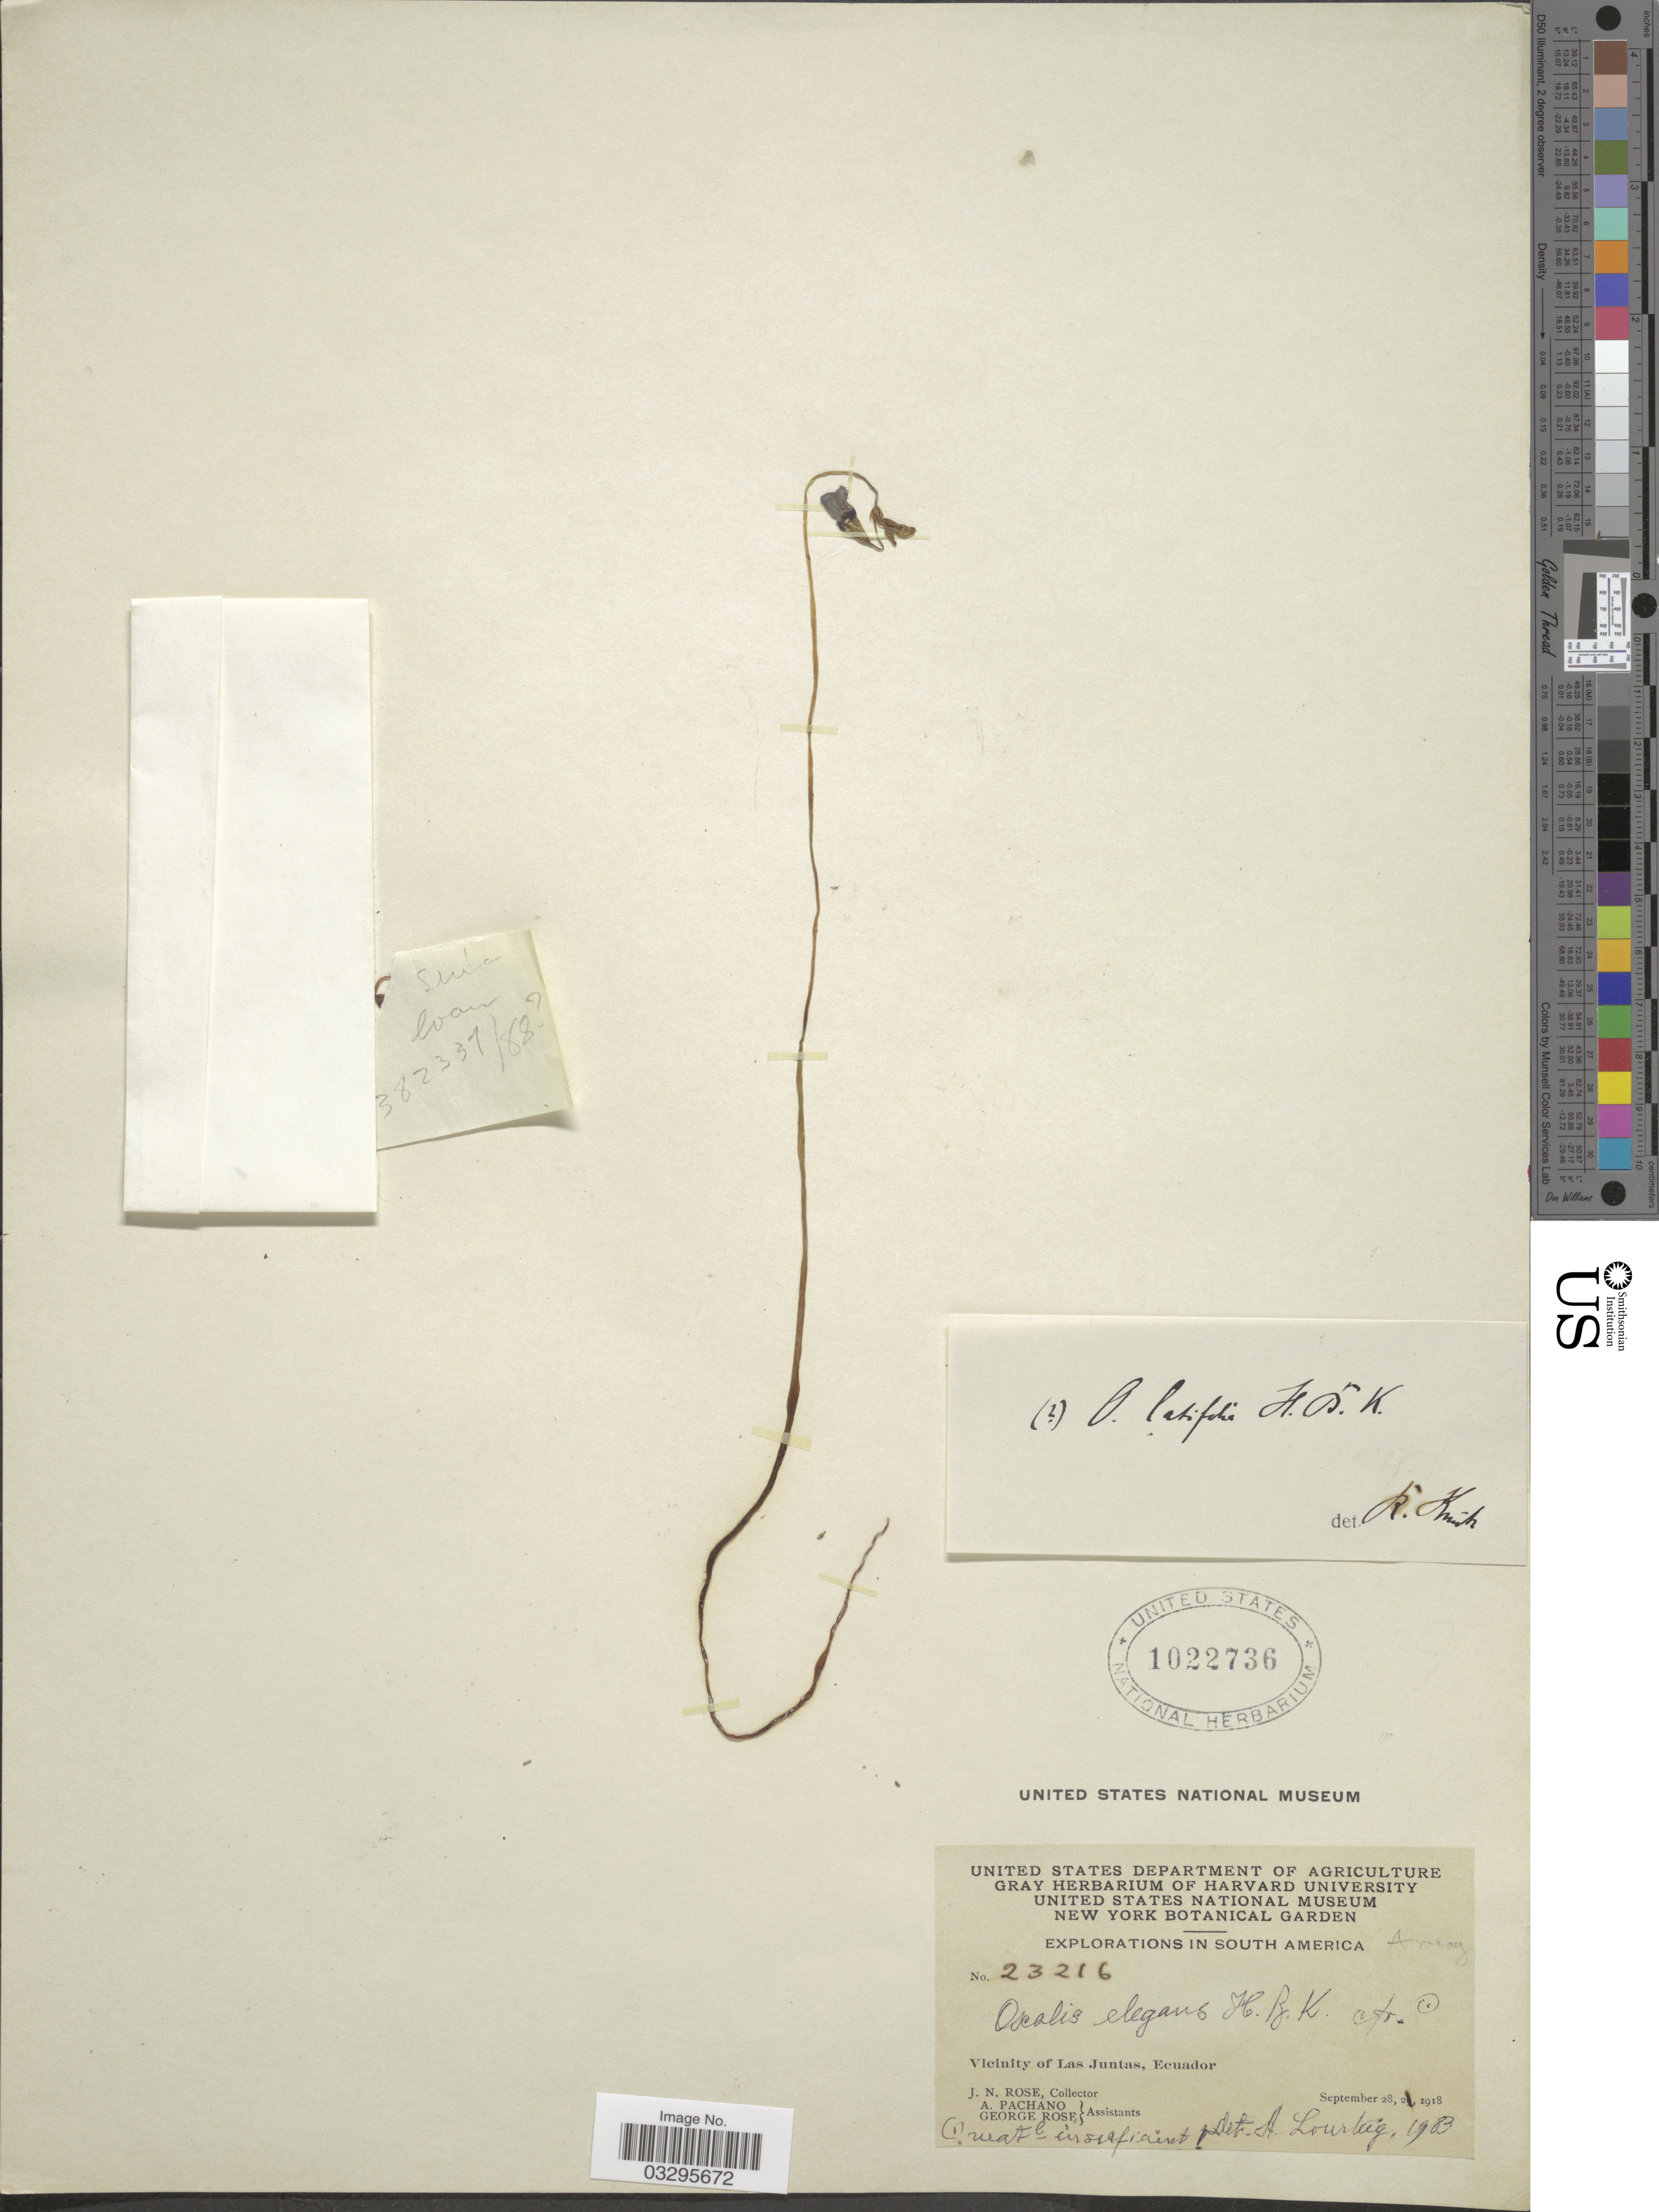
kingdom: Plantae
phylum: Tracheophyta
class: Magnoliopsida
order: Oxalidales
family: Oxalidaceae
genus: Oxalis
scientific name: Oxalis latifolia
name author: Kunth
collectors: J. N. Rose, A. Pachano & G. Rose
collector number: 23216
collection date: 1918-09-28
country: Ecuador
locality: Vicinity of Las Juntas.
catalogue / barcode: US 1022736